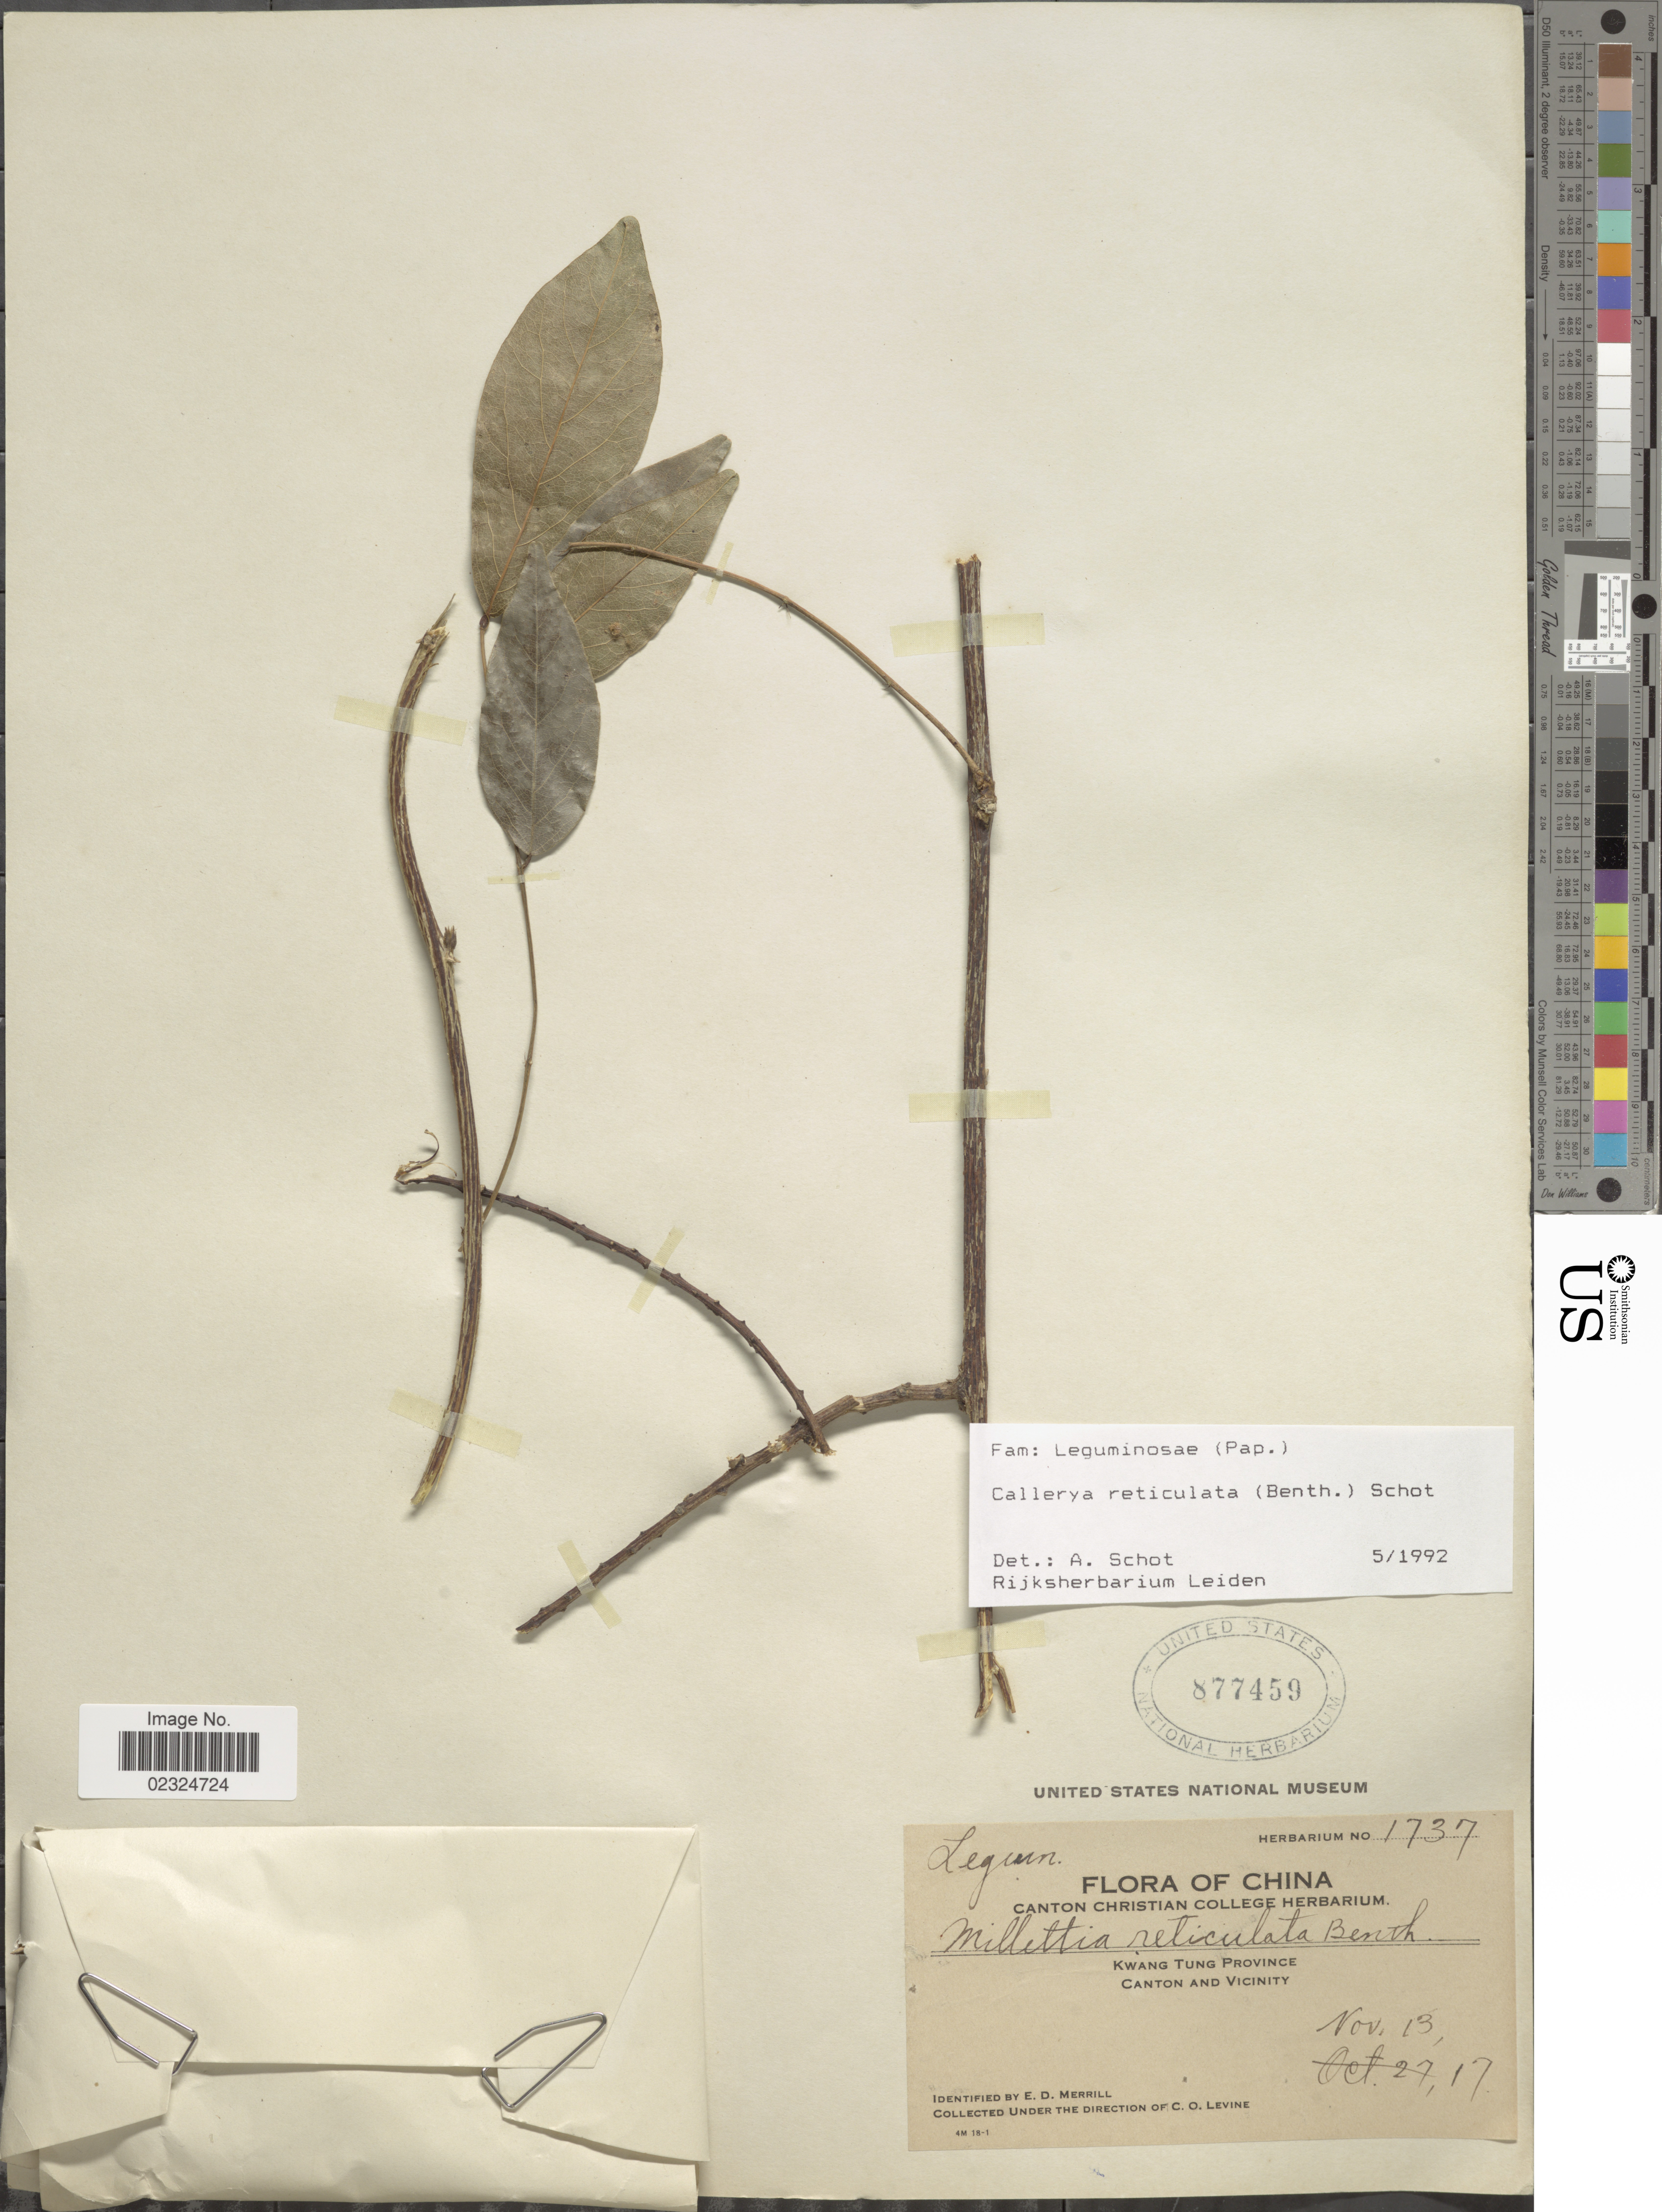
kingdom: Plantae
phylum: Tracheophyta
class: Magnoliopsida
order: Fabales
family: Fabaceae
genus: Wisteriopsis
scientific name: Wisteriopsis reticulata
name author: (Benth.) J. Compton & Schrire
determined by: Strong, Mark T., (BOT), Smithsonian Institution - National Museum of Natural History (UNITED STATES)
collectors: C. O. Levine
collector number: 1737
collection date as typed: Transcribed d/m/y: 13/11/17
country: China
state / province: Guangdong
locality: Kwang Tung Province Canton and Vicinity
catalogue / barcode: US 877459